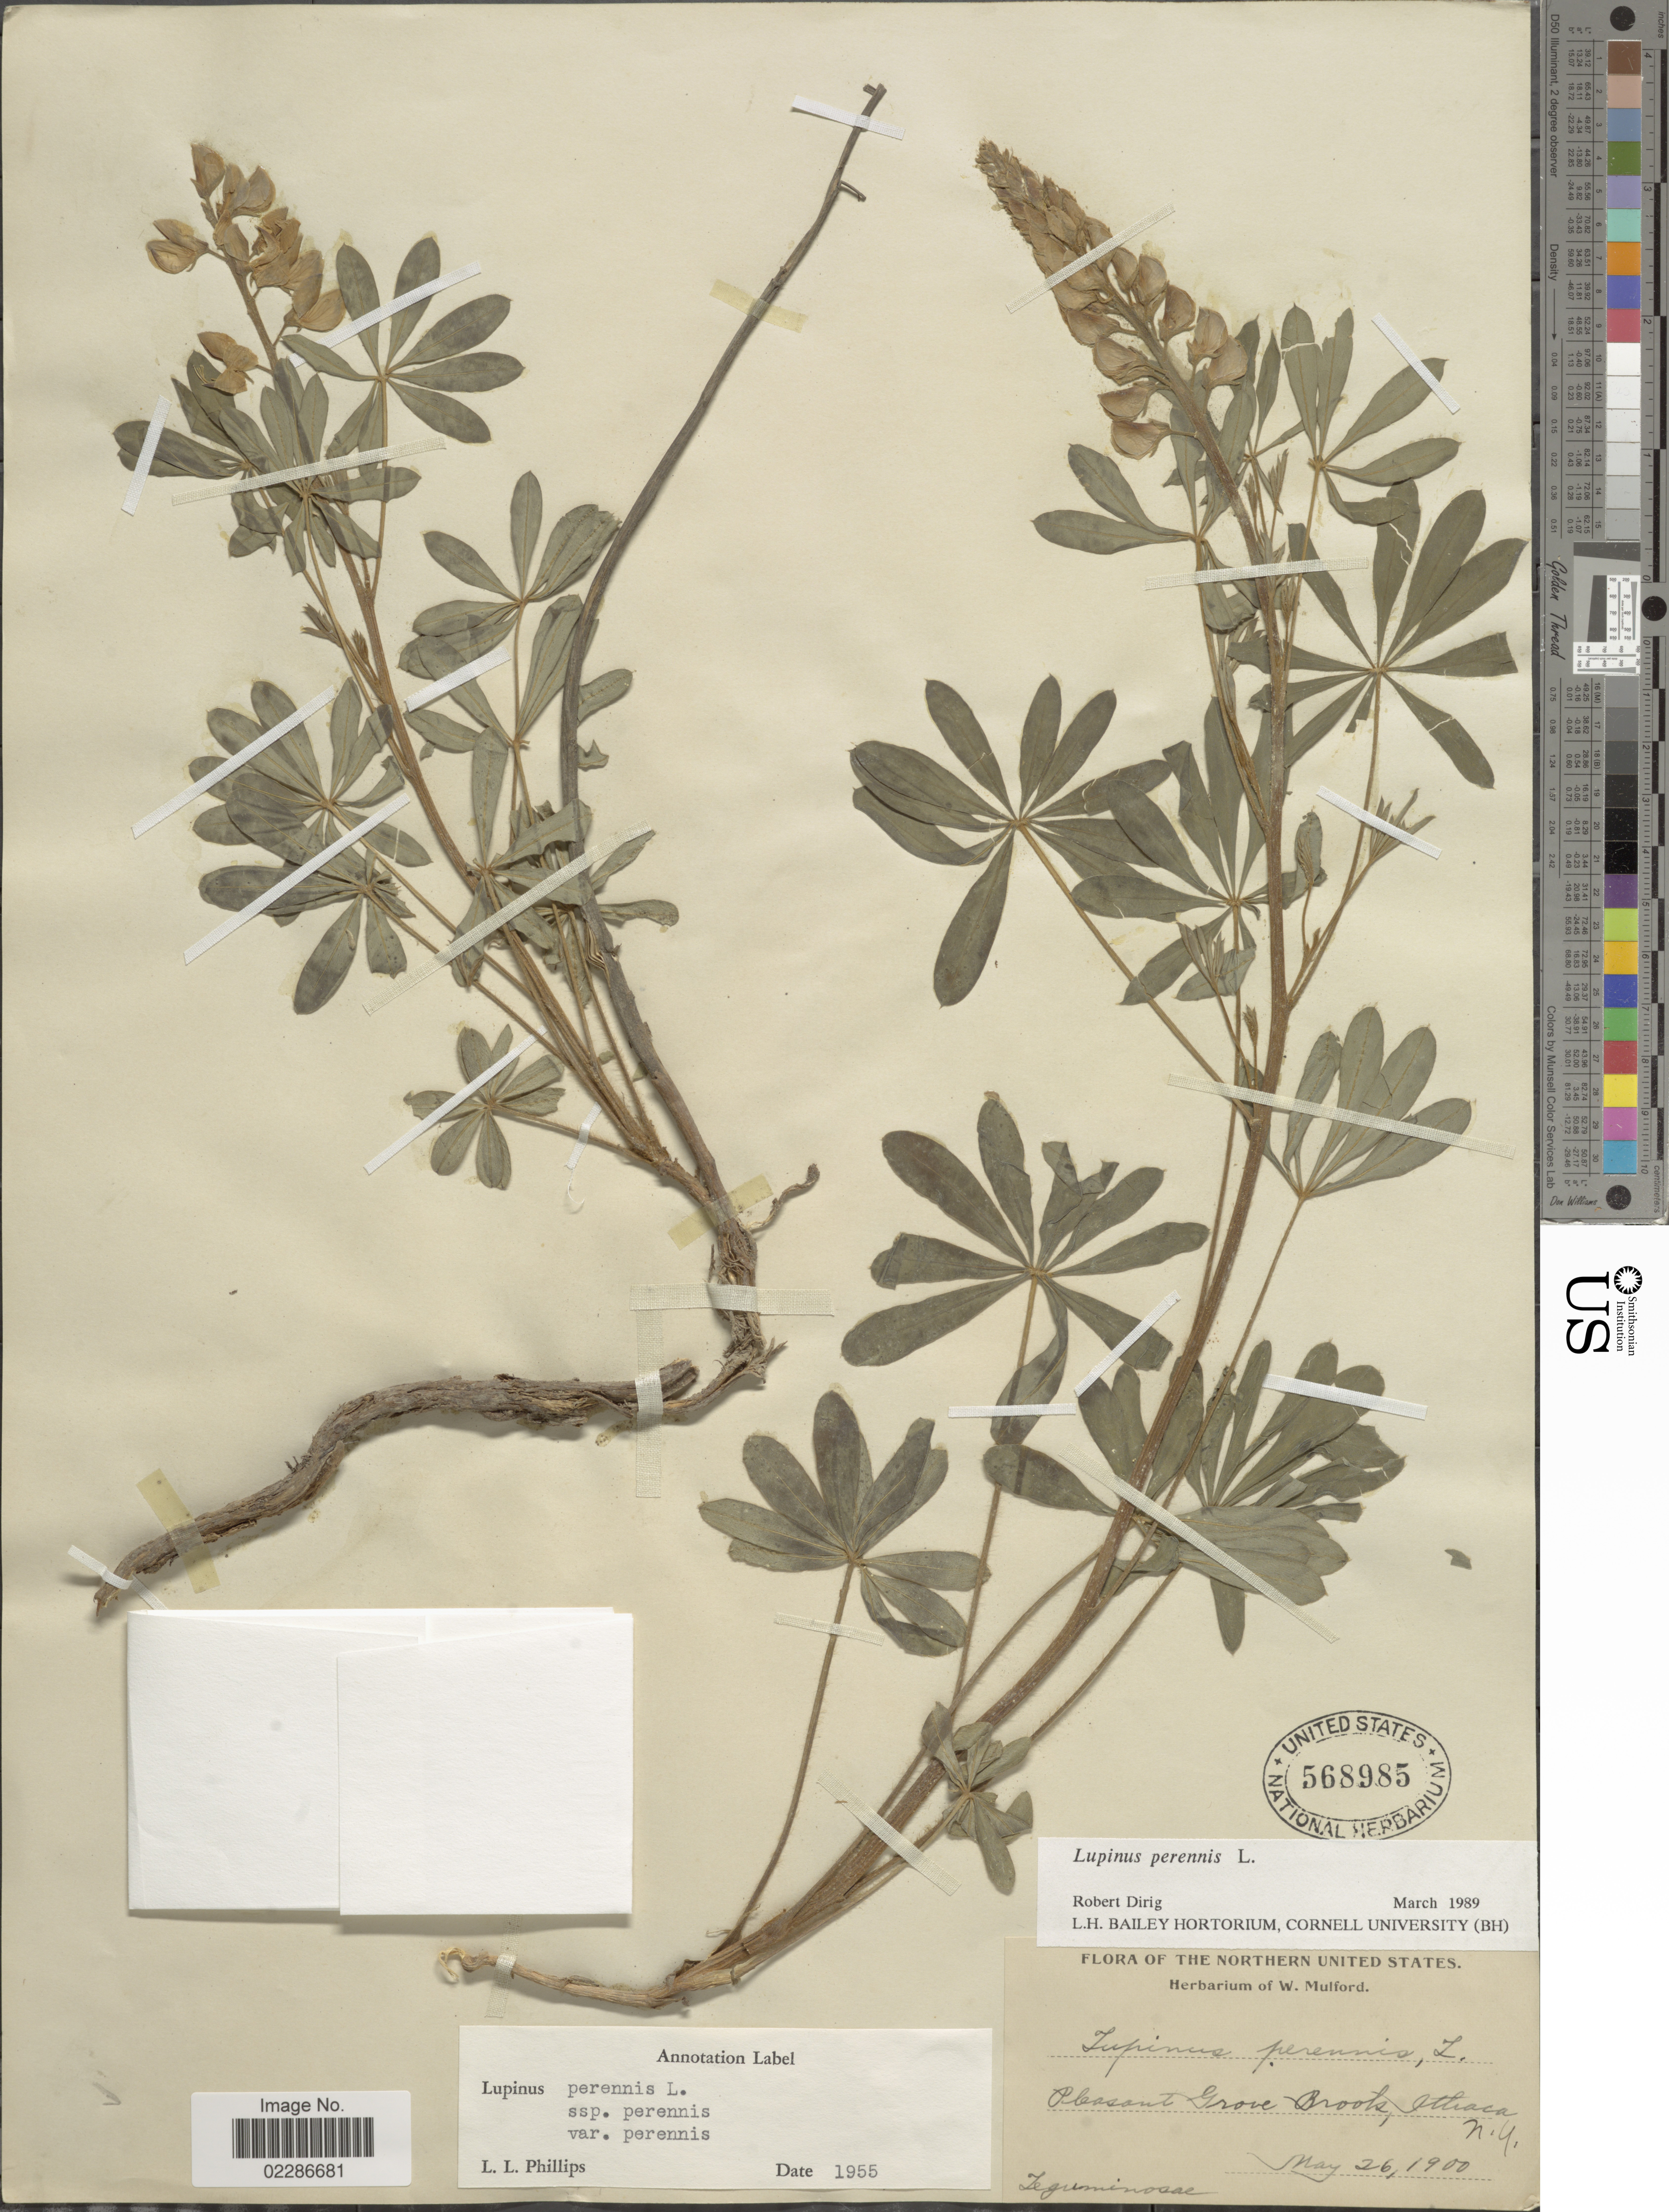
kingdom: Plantae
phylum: Tracheophyta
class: Magnoliopsida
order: Fabales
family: Fabaceae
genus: Lupinus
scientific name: Lupinus perennis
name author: L.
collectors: ex herb. W. Mulford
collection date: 1900-05-26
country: United States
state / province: New York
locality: The Northern United States, Pleasant Grove Brooks, Ithaca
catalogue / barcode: US 568985